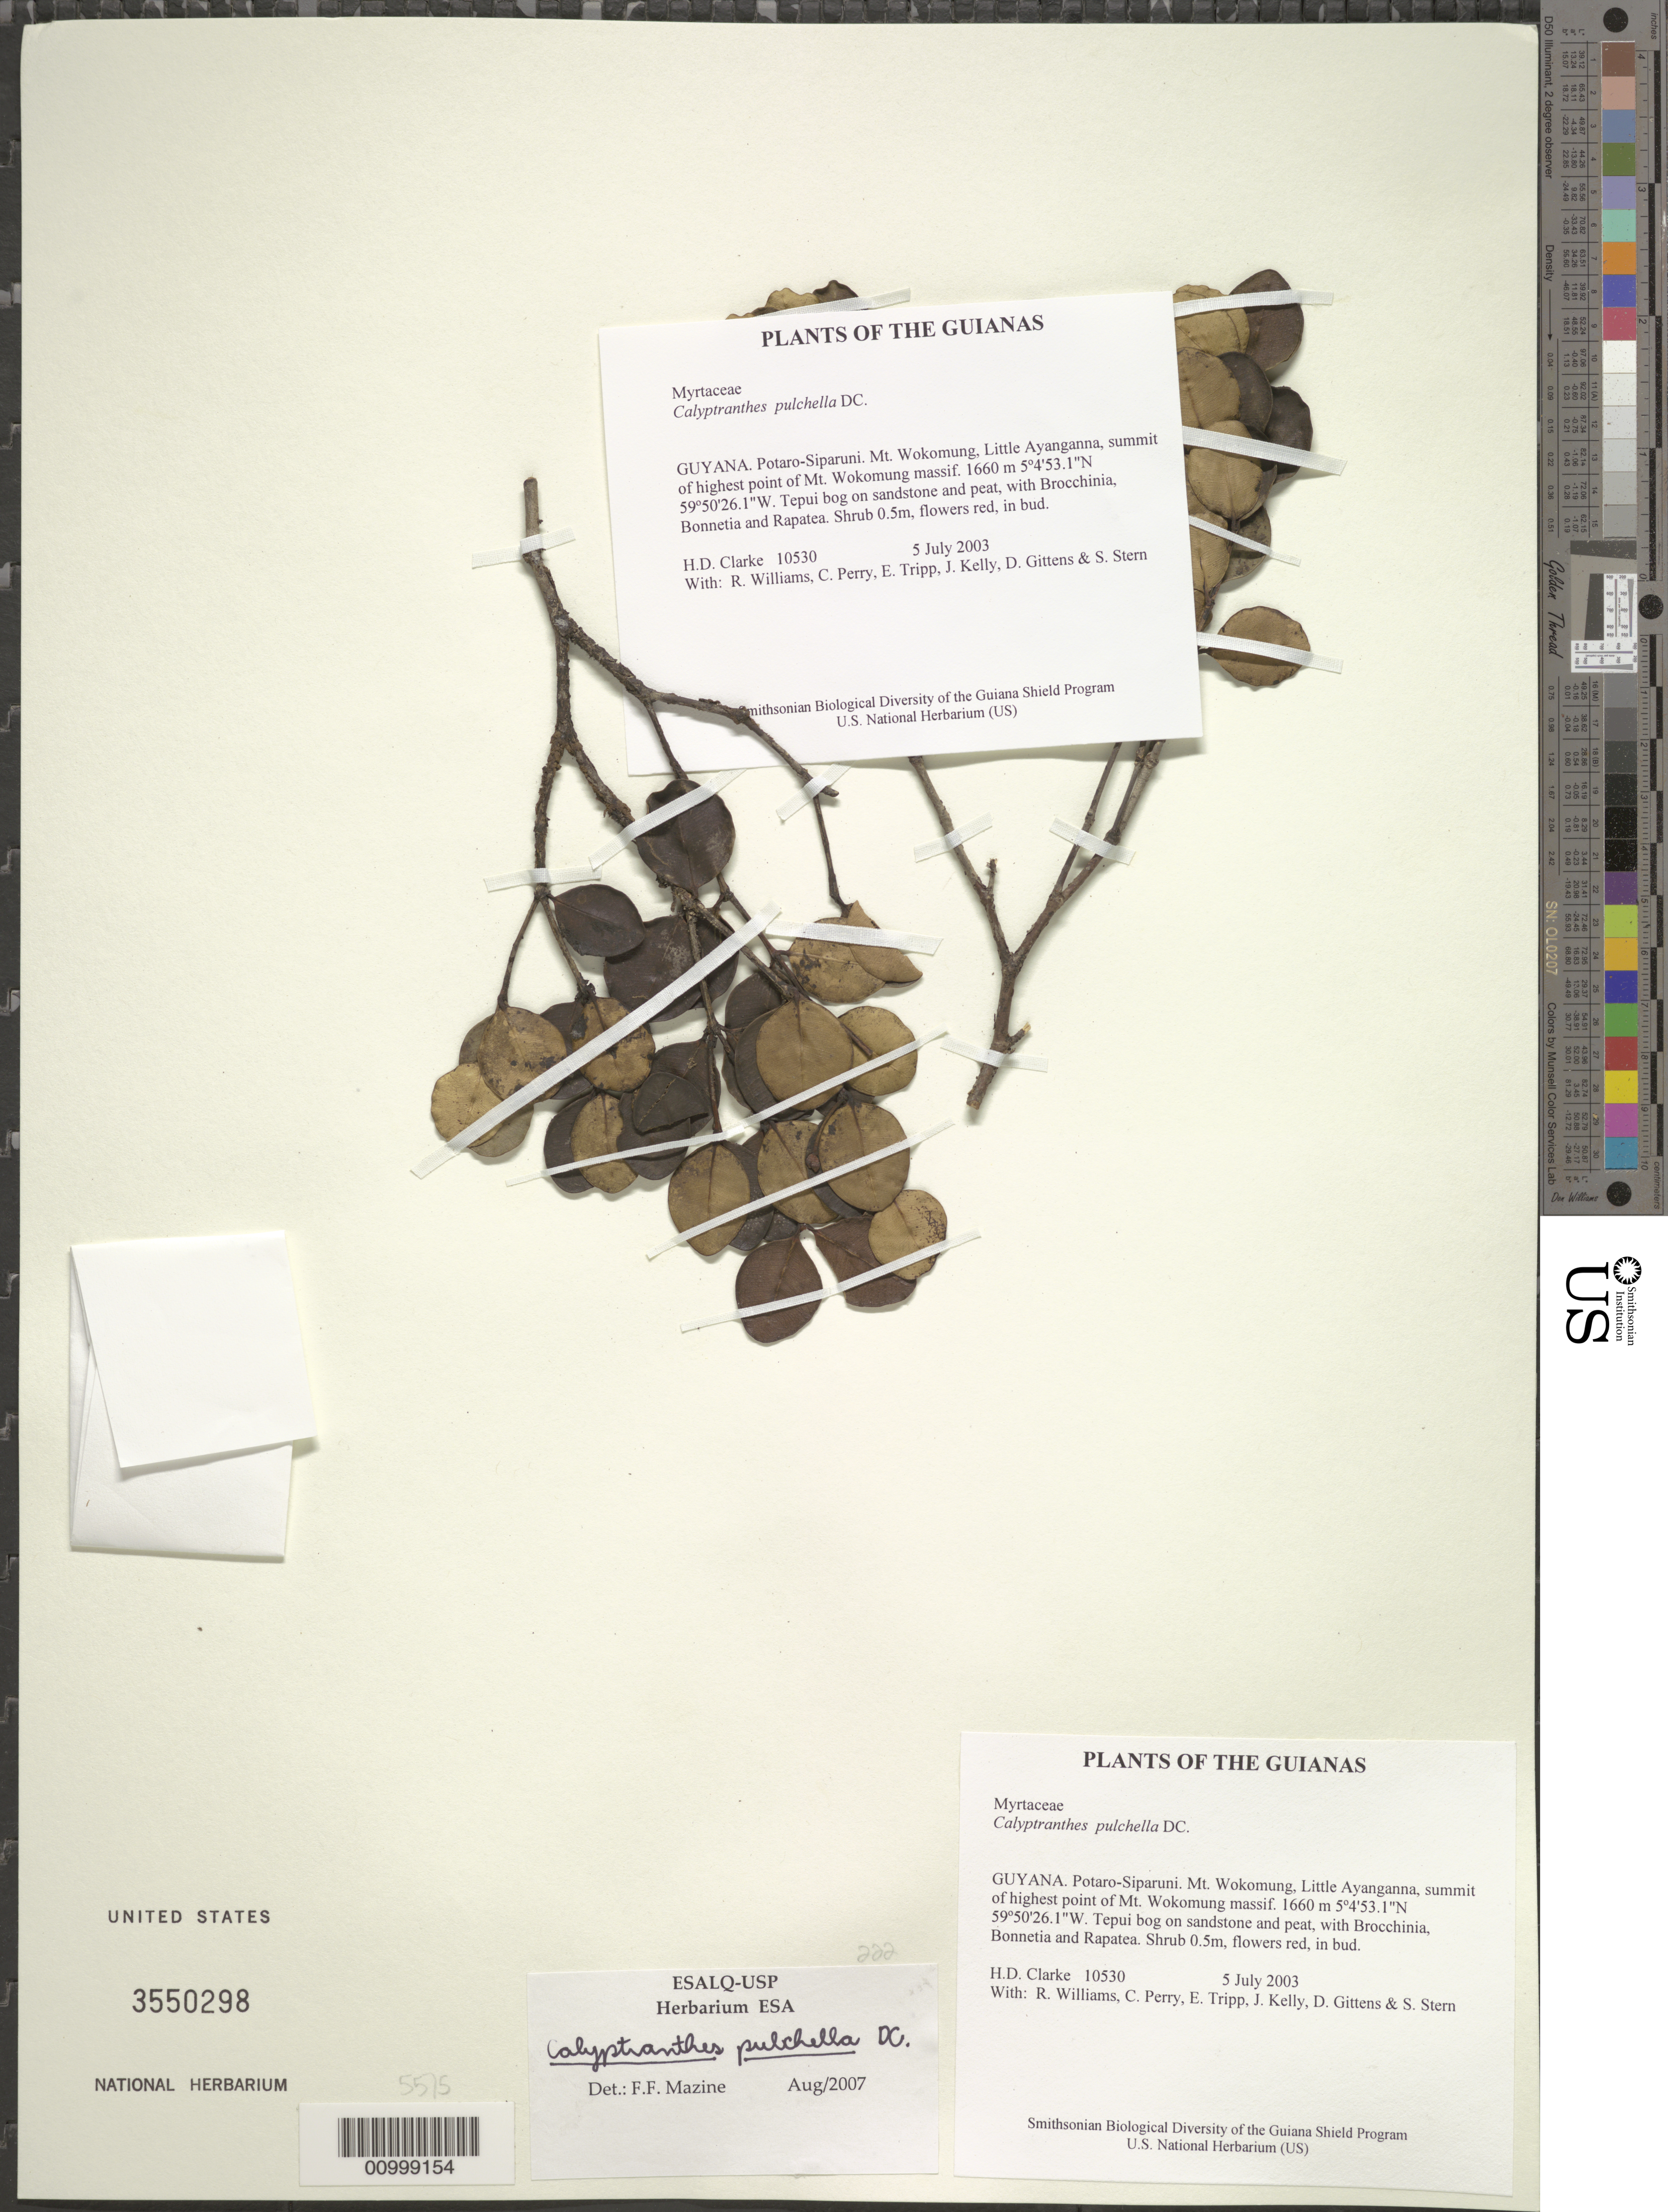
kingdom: Plantae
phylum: Tracheophyta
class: Magnoliopsida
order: Myrtales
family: Myrtaceae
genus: Myrcia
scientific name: Myrcia pulchella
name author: (DC.) A.R. Lourenço & E. Lucas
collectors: H. D. Clarke, R. Williams, C. Perry, E. Tripp, J. Kelly, D. Gittens & S. R. Stern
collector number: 10530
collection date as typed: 5 July 2003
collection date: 2003-07-05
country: Guyana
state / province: Potaro-Siparuni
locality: Mt. Wokomung, Little Ayanganna, summit of highest point of Mt. Wokomung massif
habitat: Tepui bog on sandstone and peat, with Brocchinia, Bonnetia and Rapatea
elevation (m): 1660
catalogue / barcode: US 3550298